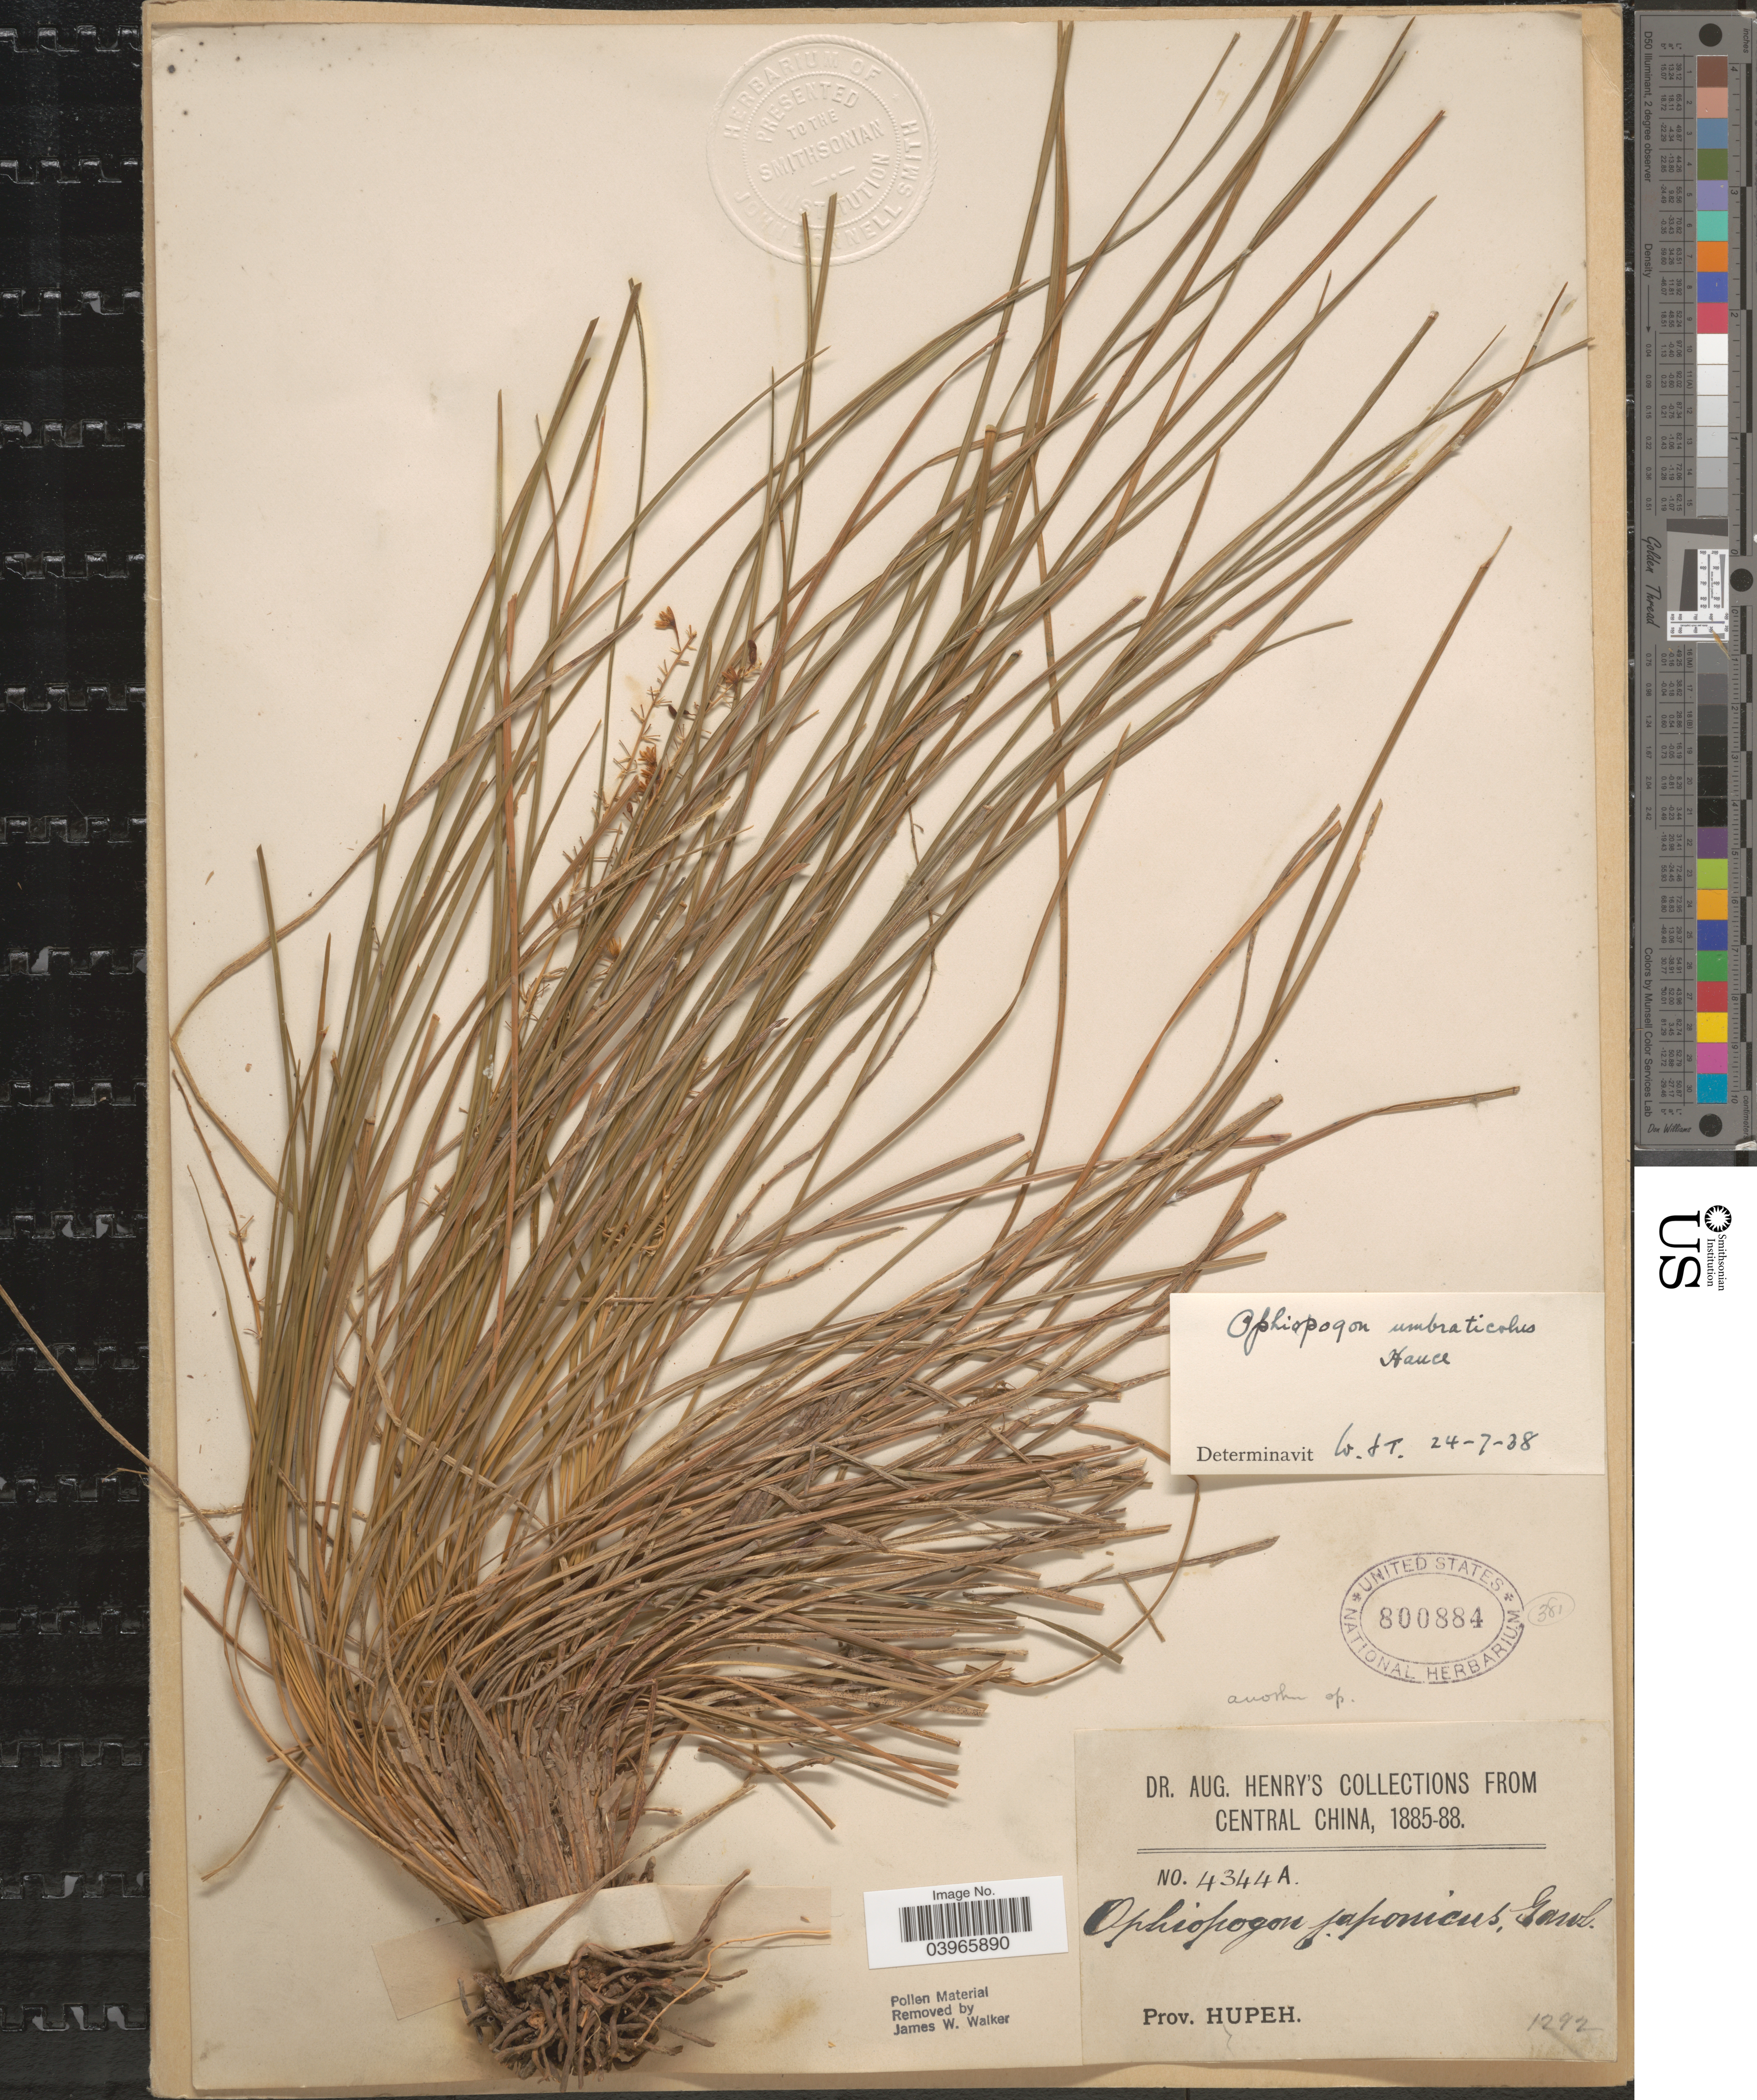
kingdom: Plantae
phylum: Tracheophyta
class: Liliopsida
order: Asparagales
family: Asparagaceae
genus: Ophiopogon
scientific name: Ophiopogon umbraticola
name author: Hance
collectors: A. Henry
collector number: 4344 A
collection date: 1885/1888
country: China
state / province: Hubei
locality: Central China. Prov. Hupeh.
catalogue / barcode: US 800884